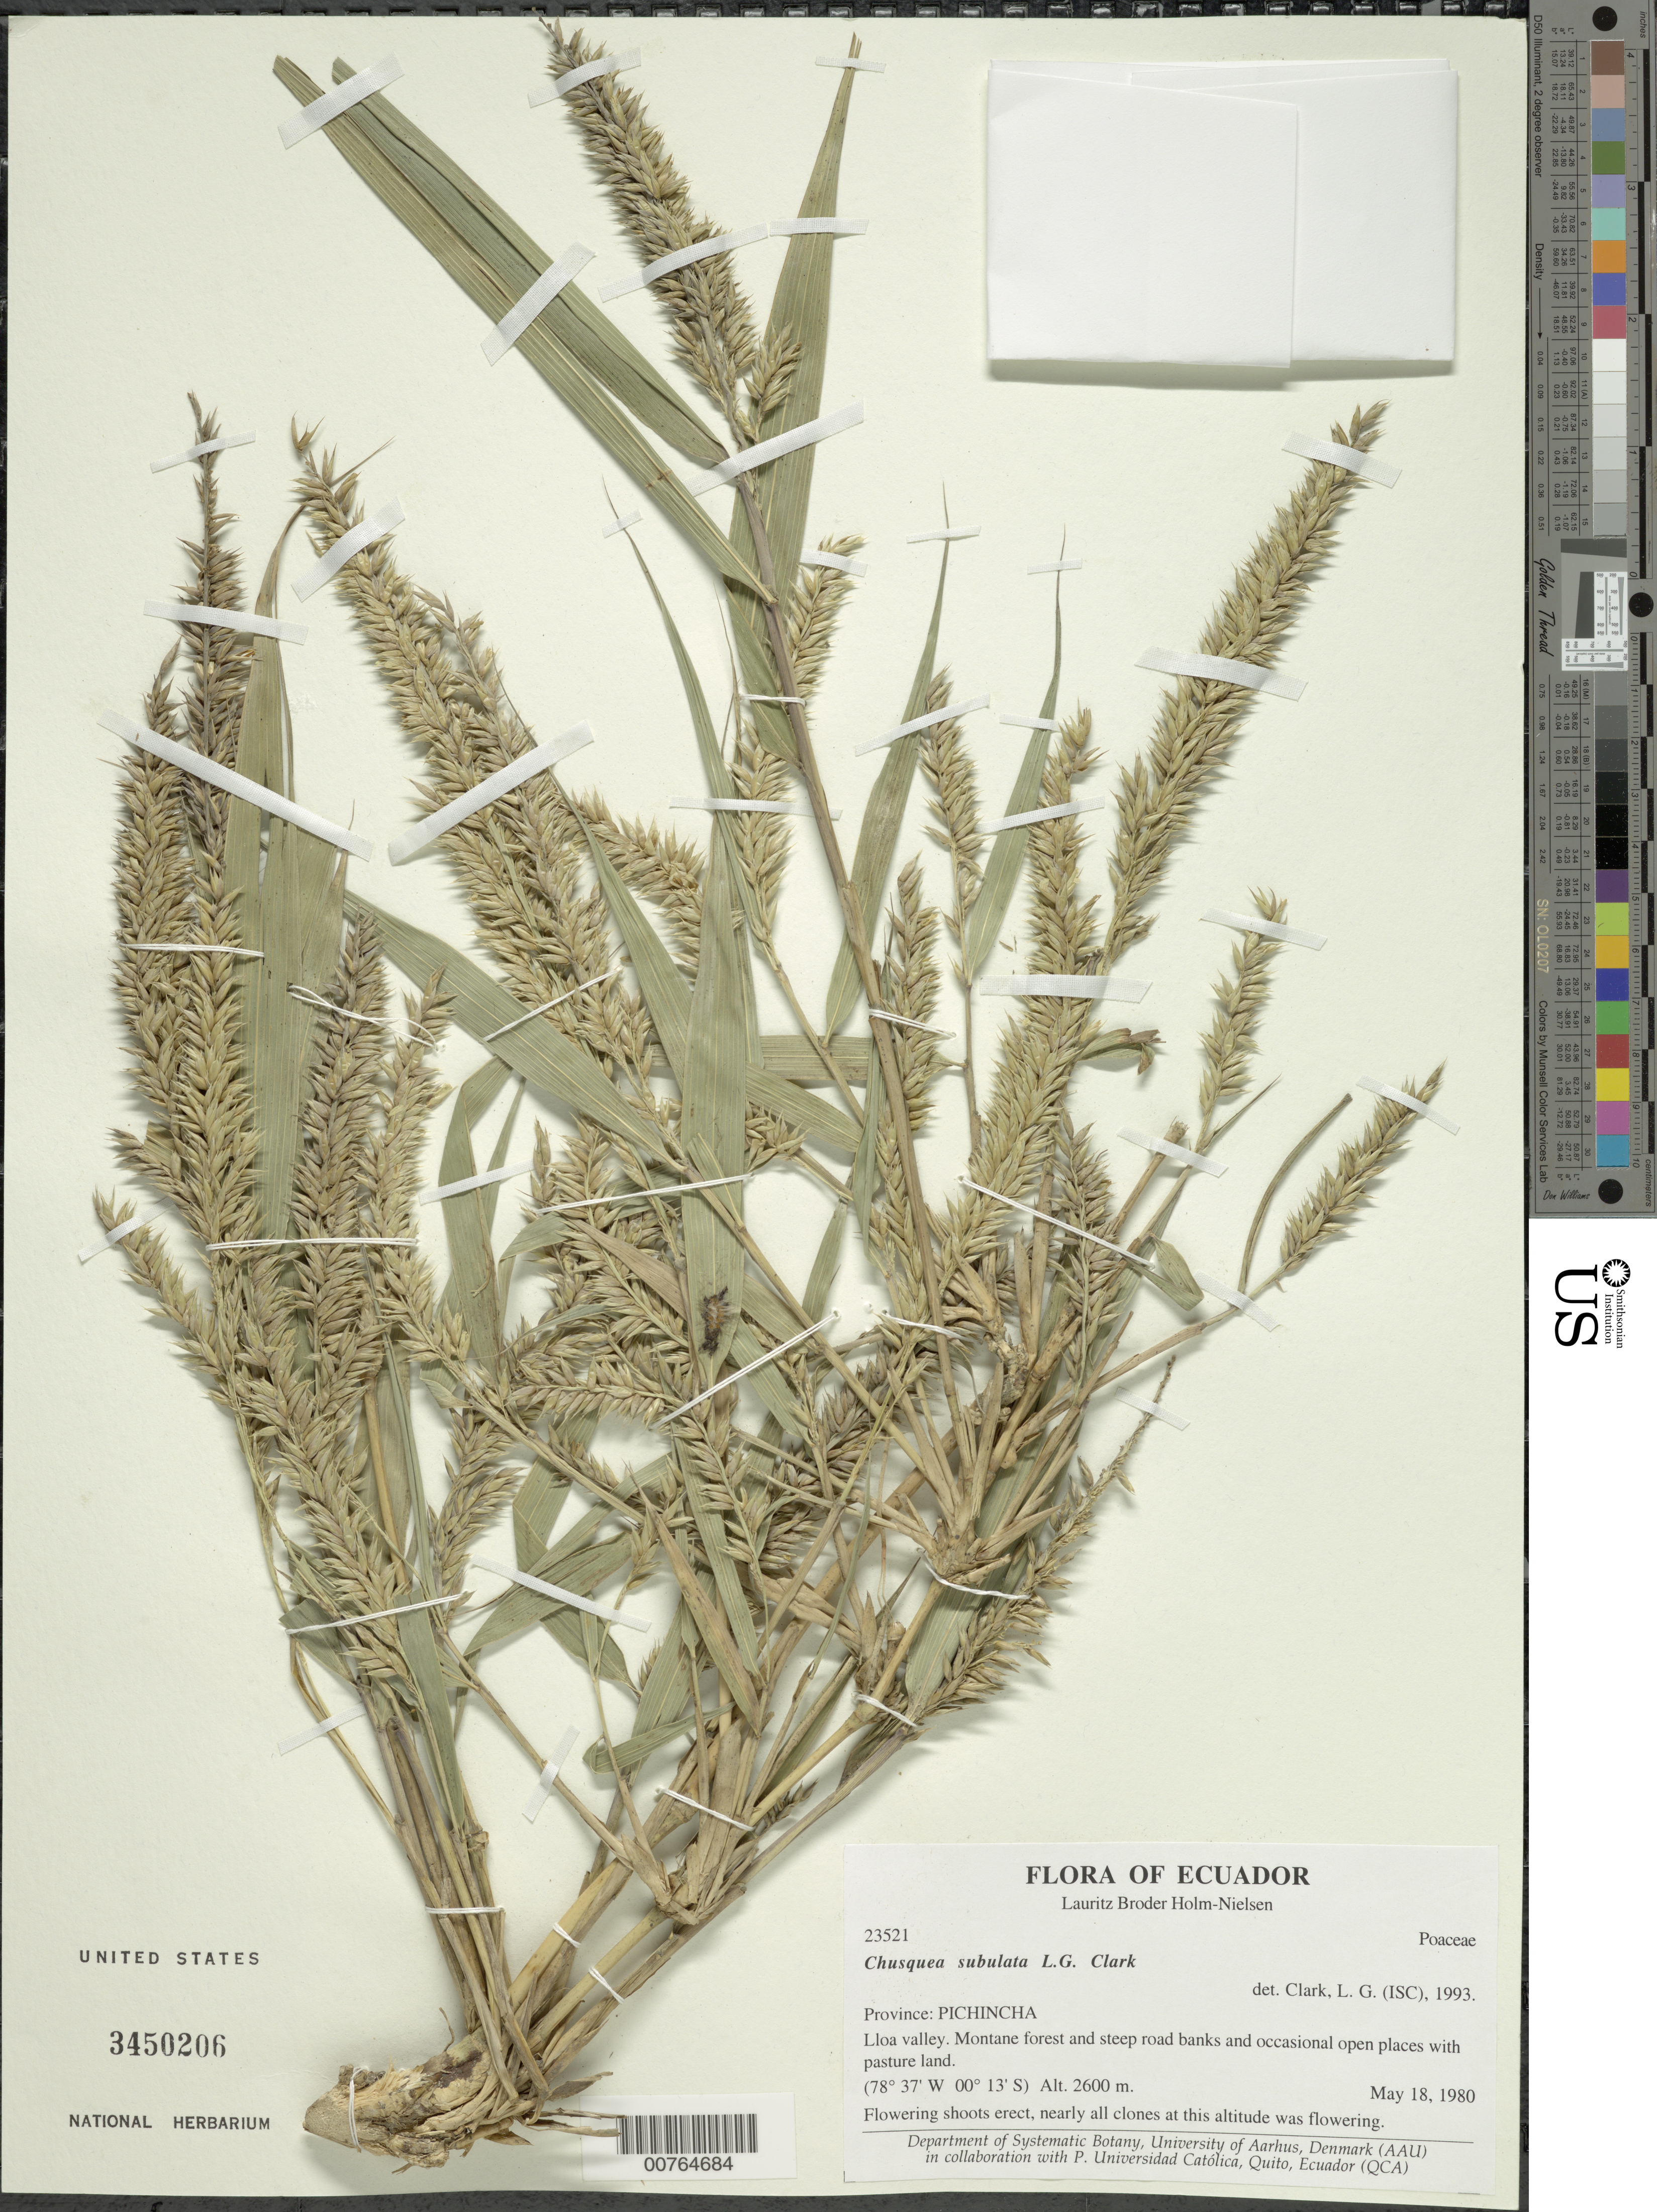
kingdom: Plantae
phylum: Tracheophyta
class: Liliopsida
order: Poales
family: Poaceae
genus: Chusquea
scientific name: Chusquea subulata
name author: L.G. Clark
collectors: L. B. Holm-Nielsen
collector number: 23521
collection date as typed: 18 May 1980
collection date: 1980-05-18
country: Ecuador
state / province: Pichincha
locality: Lloa Valley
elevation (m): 2600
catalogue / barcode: US 3450206